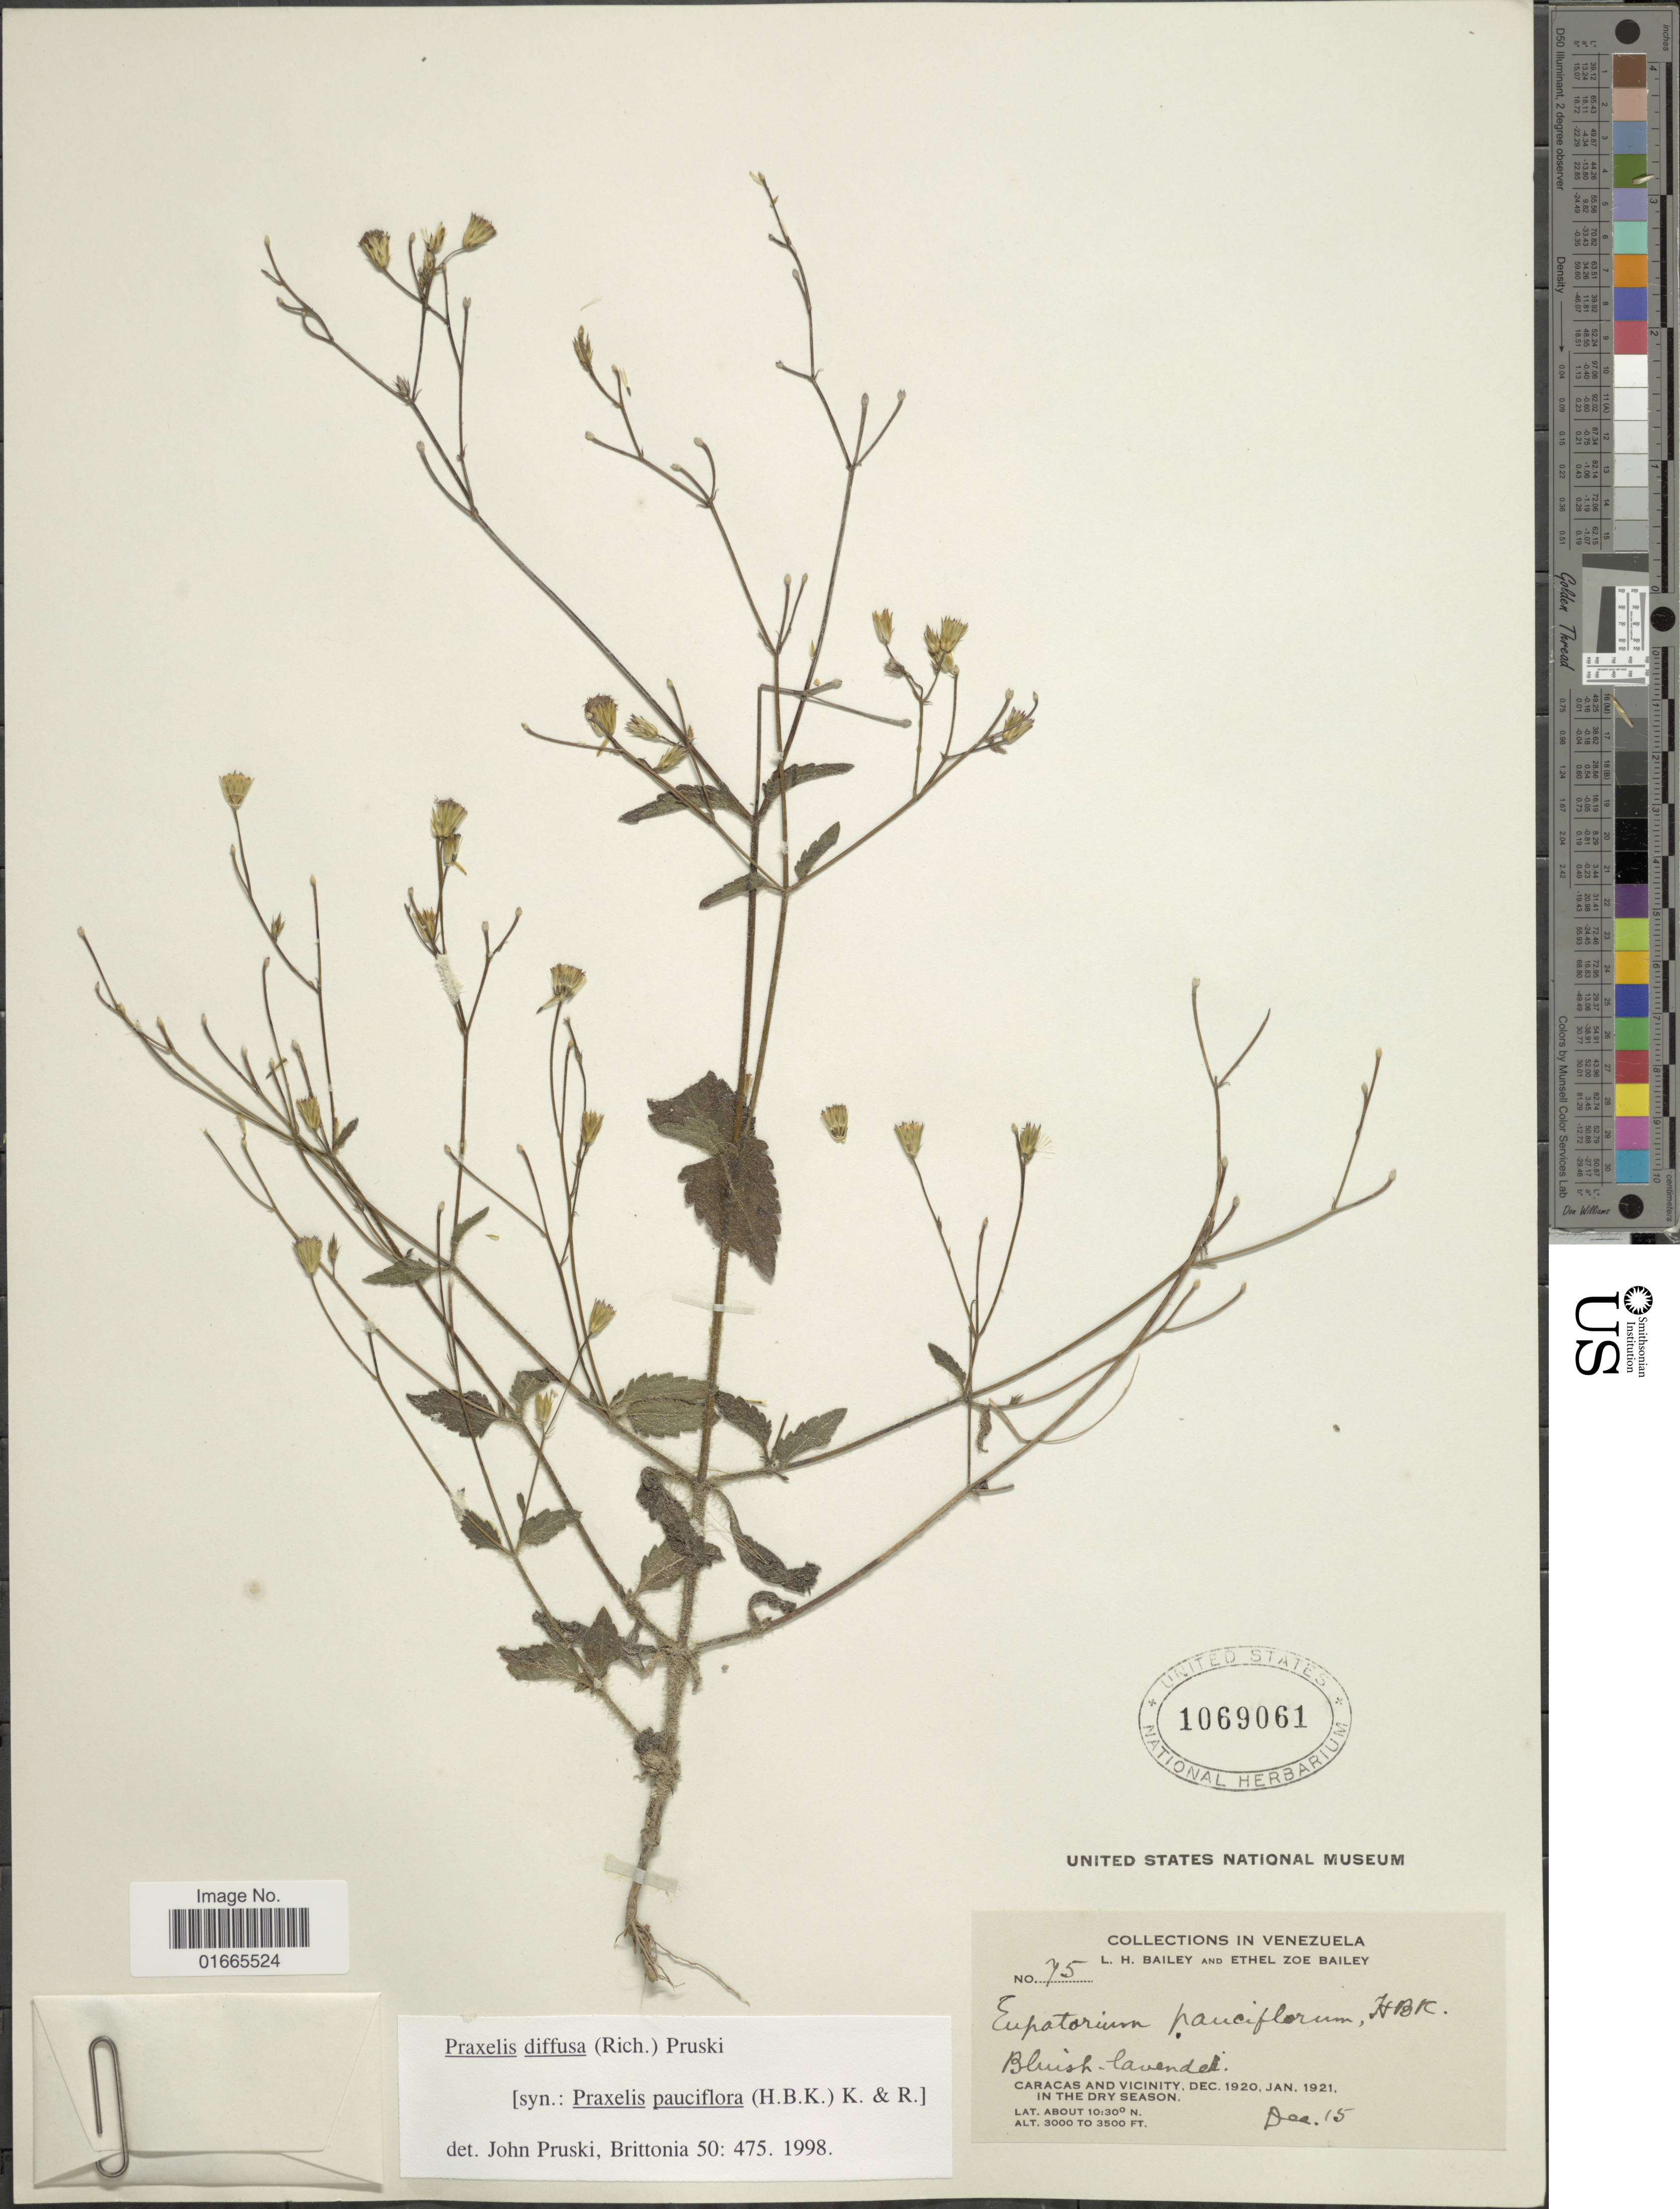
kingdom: Plantae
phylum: Tracheophyta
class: Magnoliopsida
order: Asterales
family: Asteraceae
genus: Praxelis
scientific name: Praxelis diffusa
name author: (Rich.) Pruski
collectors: L. H. Bailey & E. Z. Bailey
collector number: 75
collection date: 1920-12-15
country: Venezuela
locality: Caracas and vicinity.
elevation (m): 914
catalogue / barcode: US 1069061